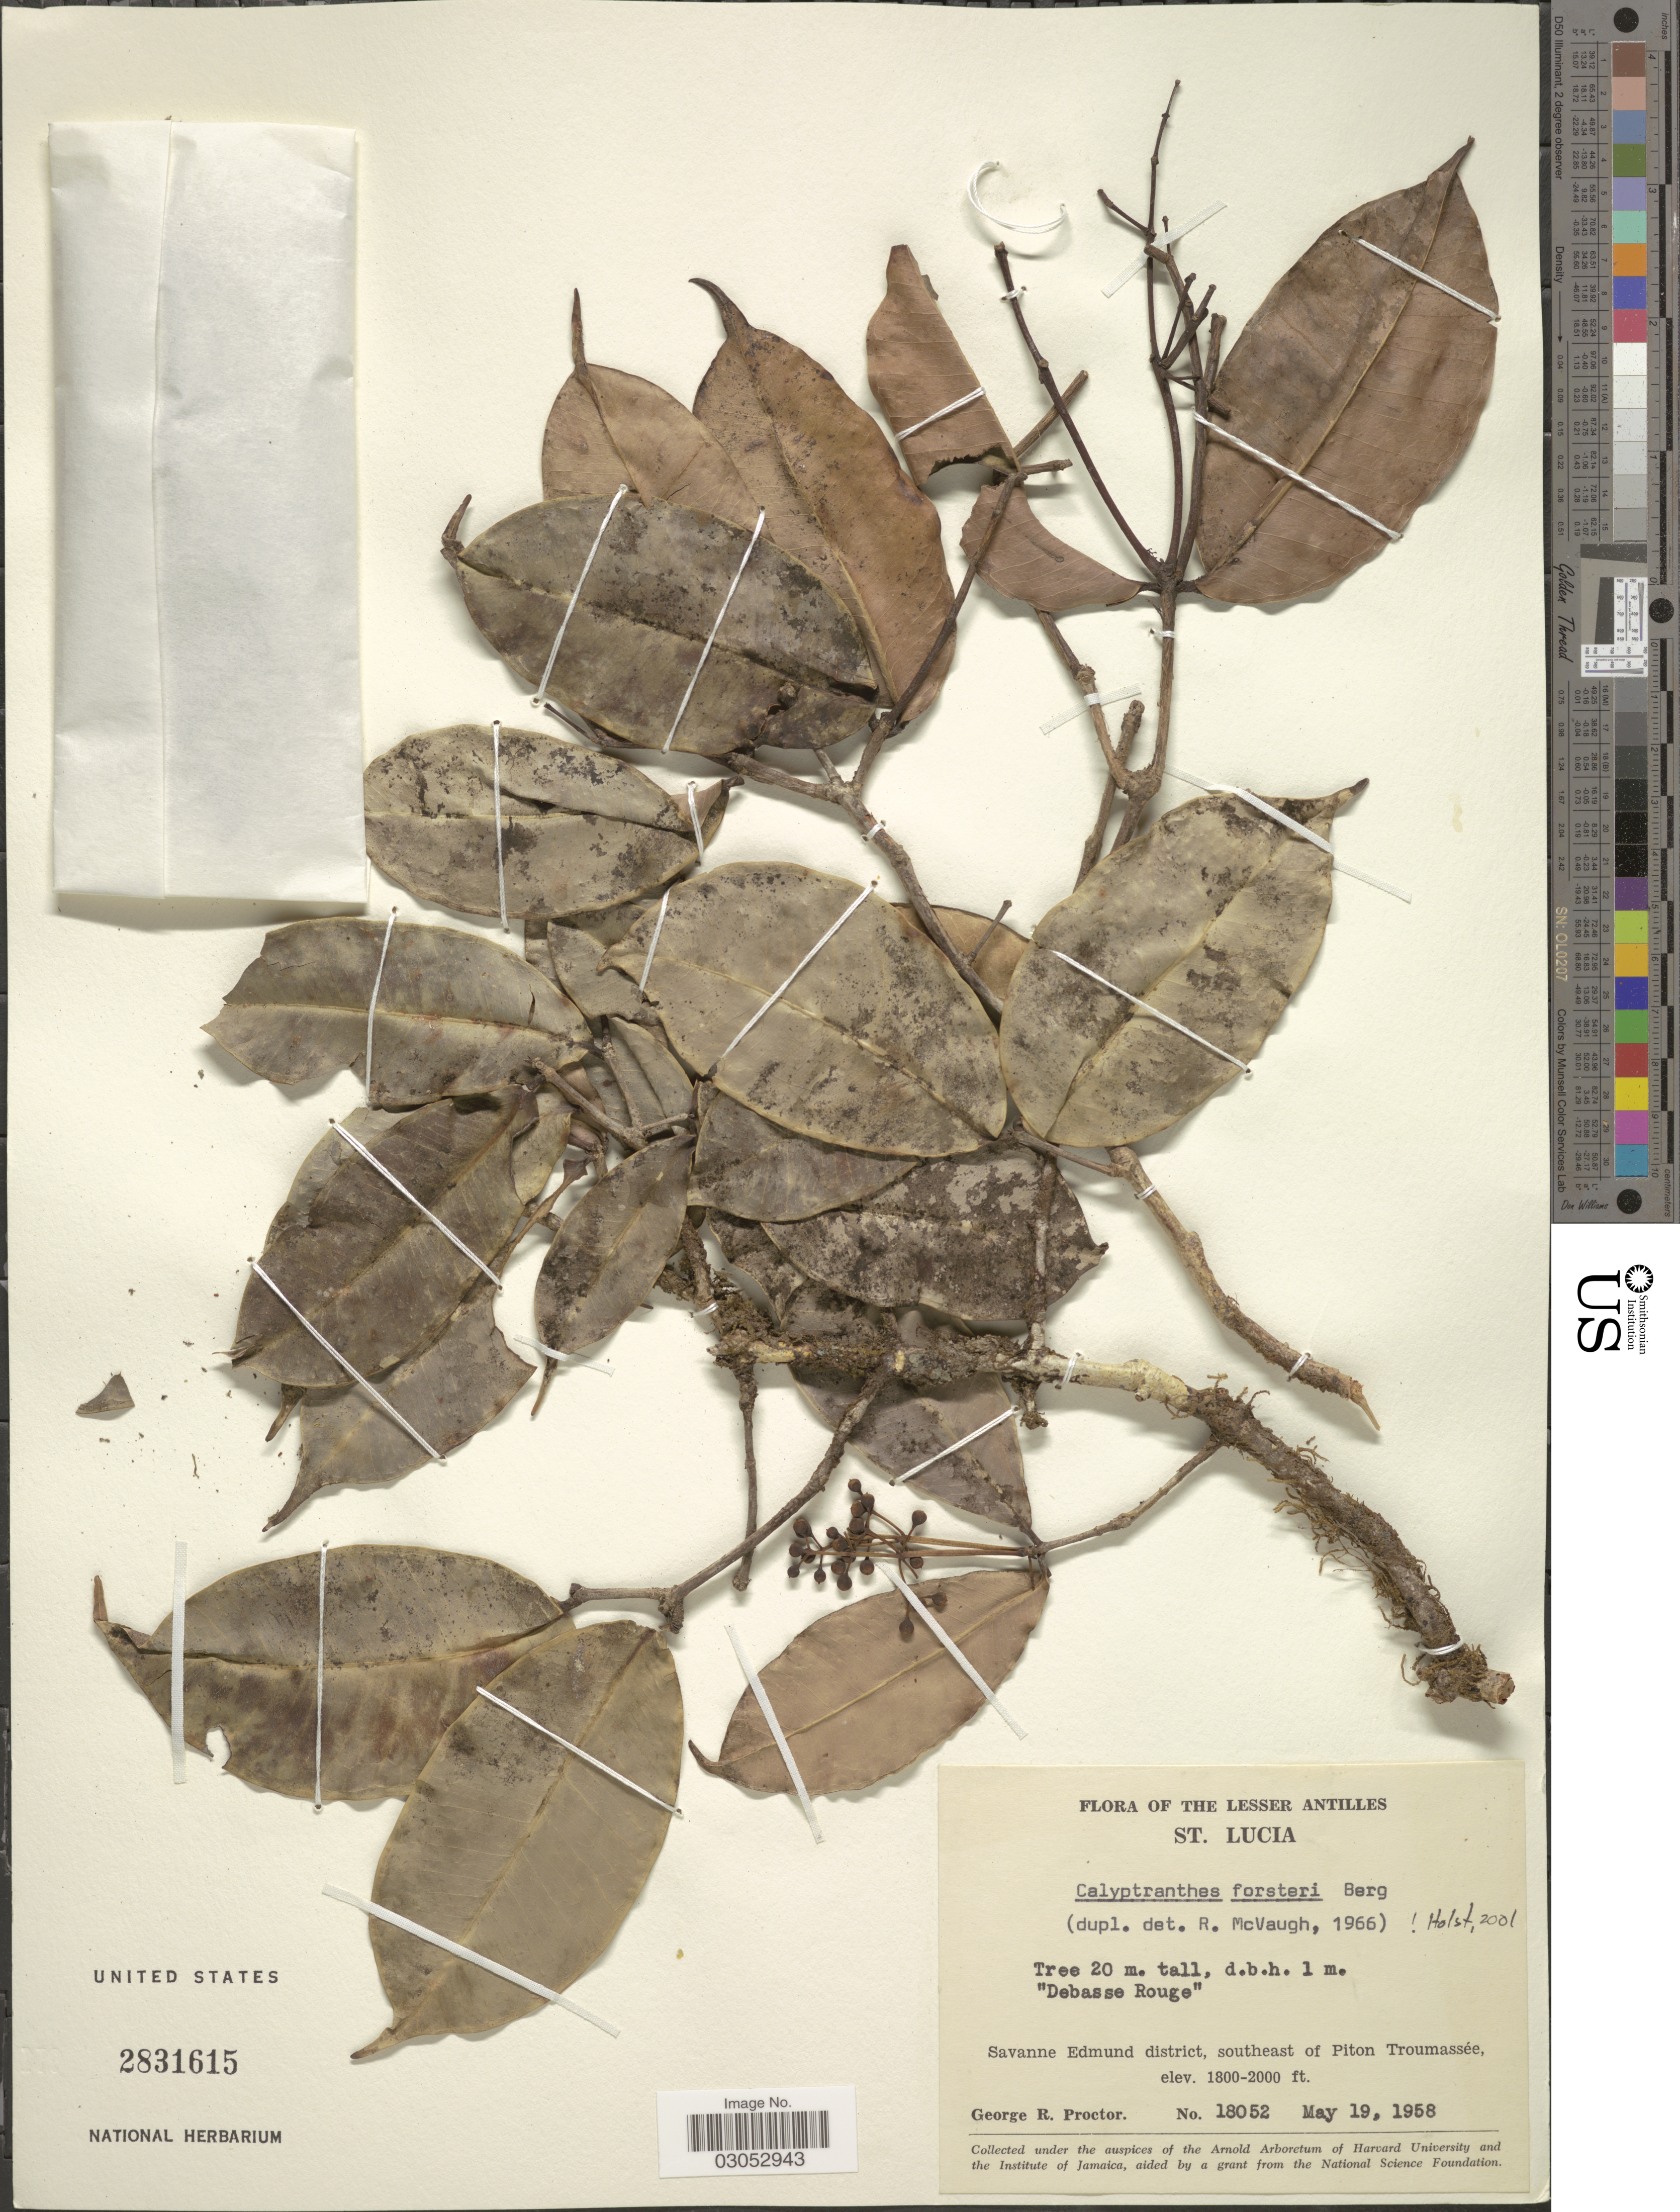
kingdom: Plantae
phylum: Tracheophyta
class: Magnoliopsida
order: Myrtales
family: Myrtaceae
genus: Myrcia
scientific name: Myrcia neoforsteri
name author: A.R. Lourenço & E. Lucas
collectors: G. Proctor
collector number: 18052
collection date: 1958-05-19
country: St. Lucia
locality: The Lesser Antilles, Savanne Edmund district, southeast of Piton Troumassée.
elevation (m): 549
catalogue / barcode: US 2831615